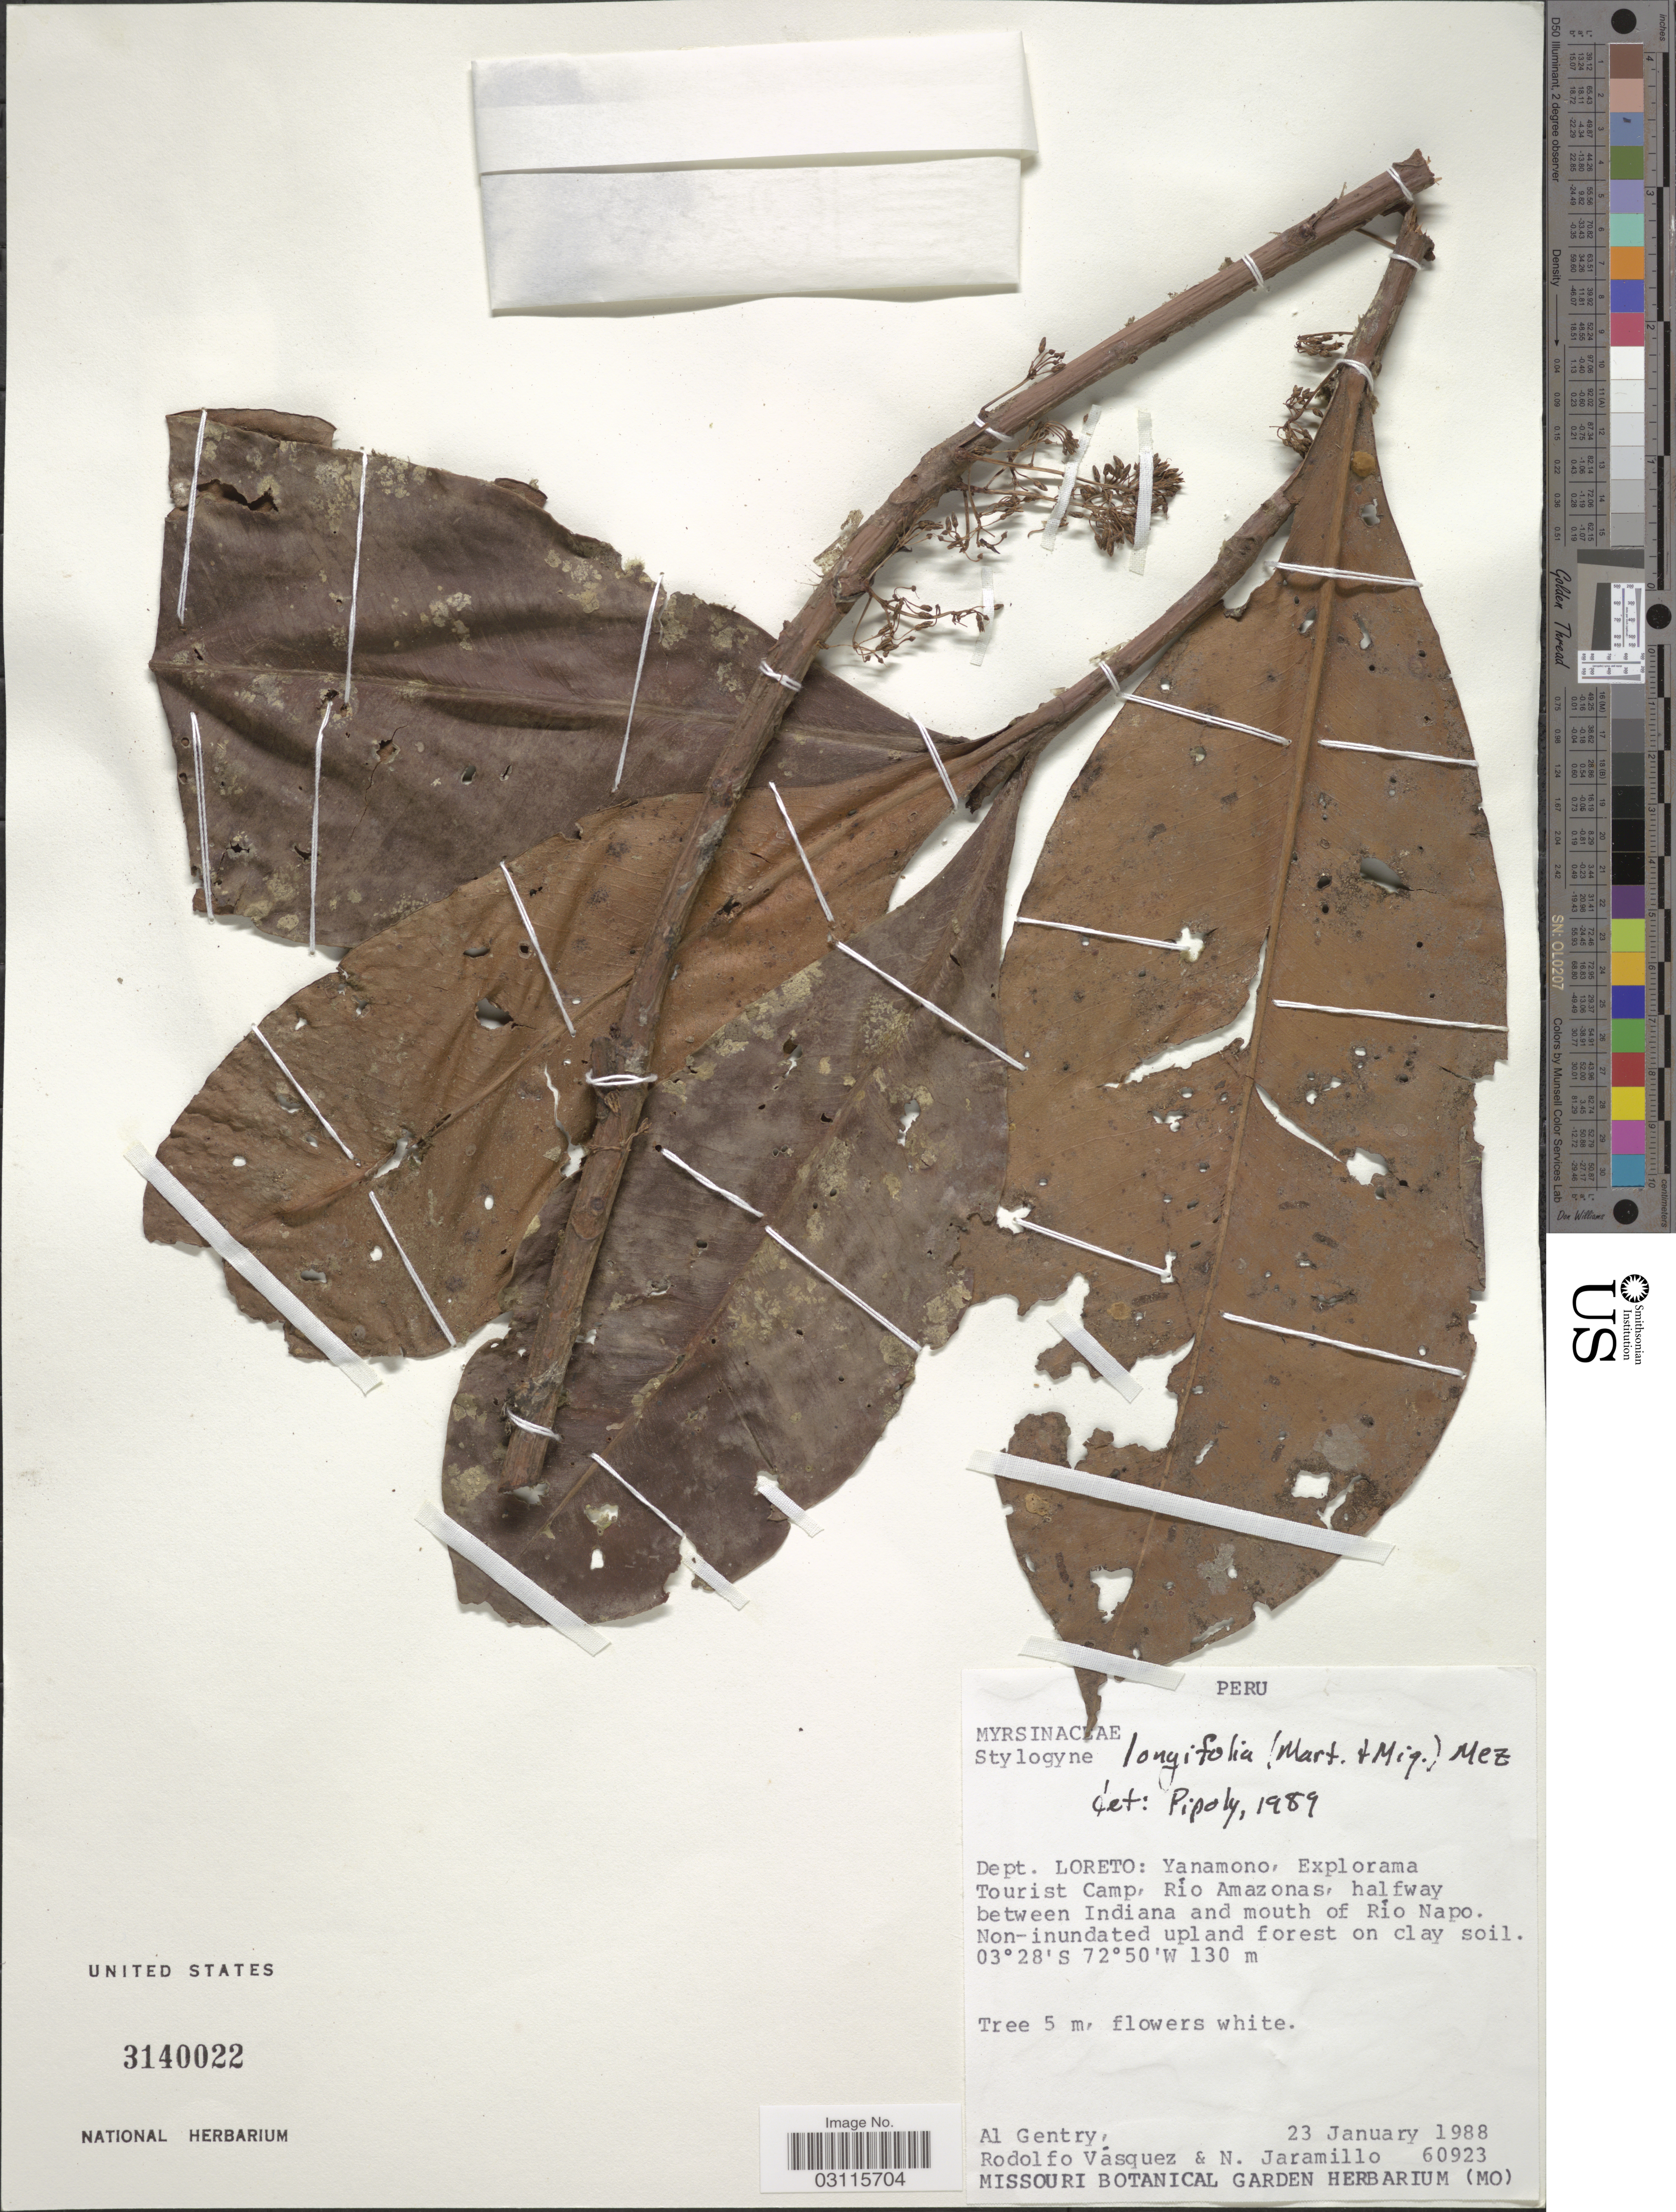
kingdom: Plantae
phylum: Tracheophyta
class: Magnoliopsida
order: Ericales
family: Primulaceae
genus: Stylogyne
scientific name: Stylogyne longifolia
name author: Mez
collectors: A. H. Gentry, R. Vásquez & N. Jaramillo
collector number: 60923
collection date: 1988-01-23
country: Peru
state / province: Loreto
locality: Dept. Loreto: Yanamono, Explorama Tourist Camp, Río Amazonas, halfway between Indiana and mouth of Río Napo.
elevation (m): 130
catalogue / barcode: US 3140022